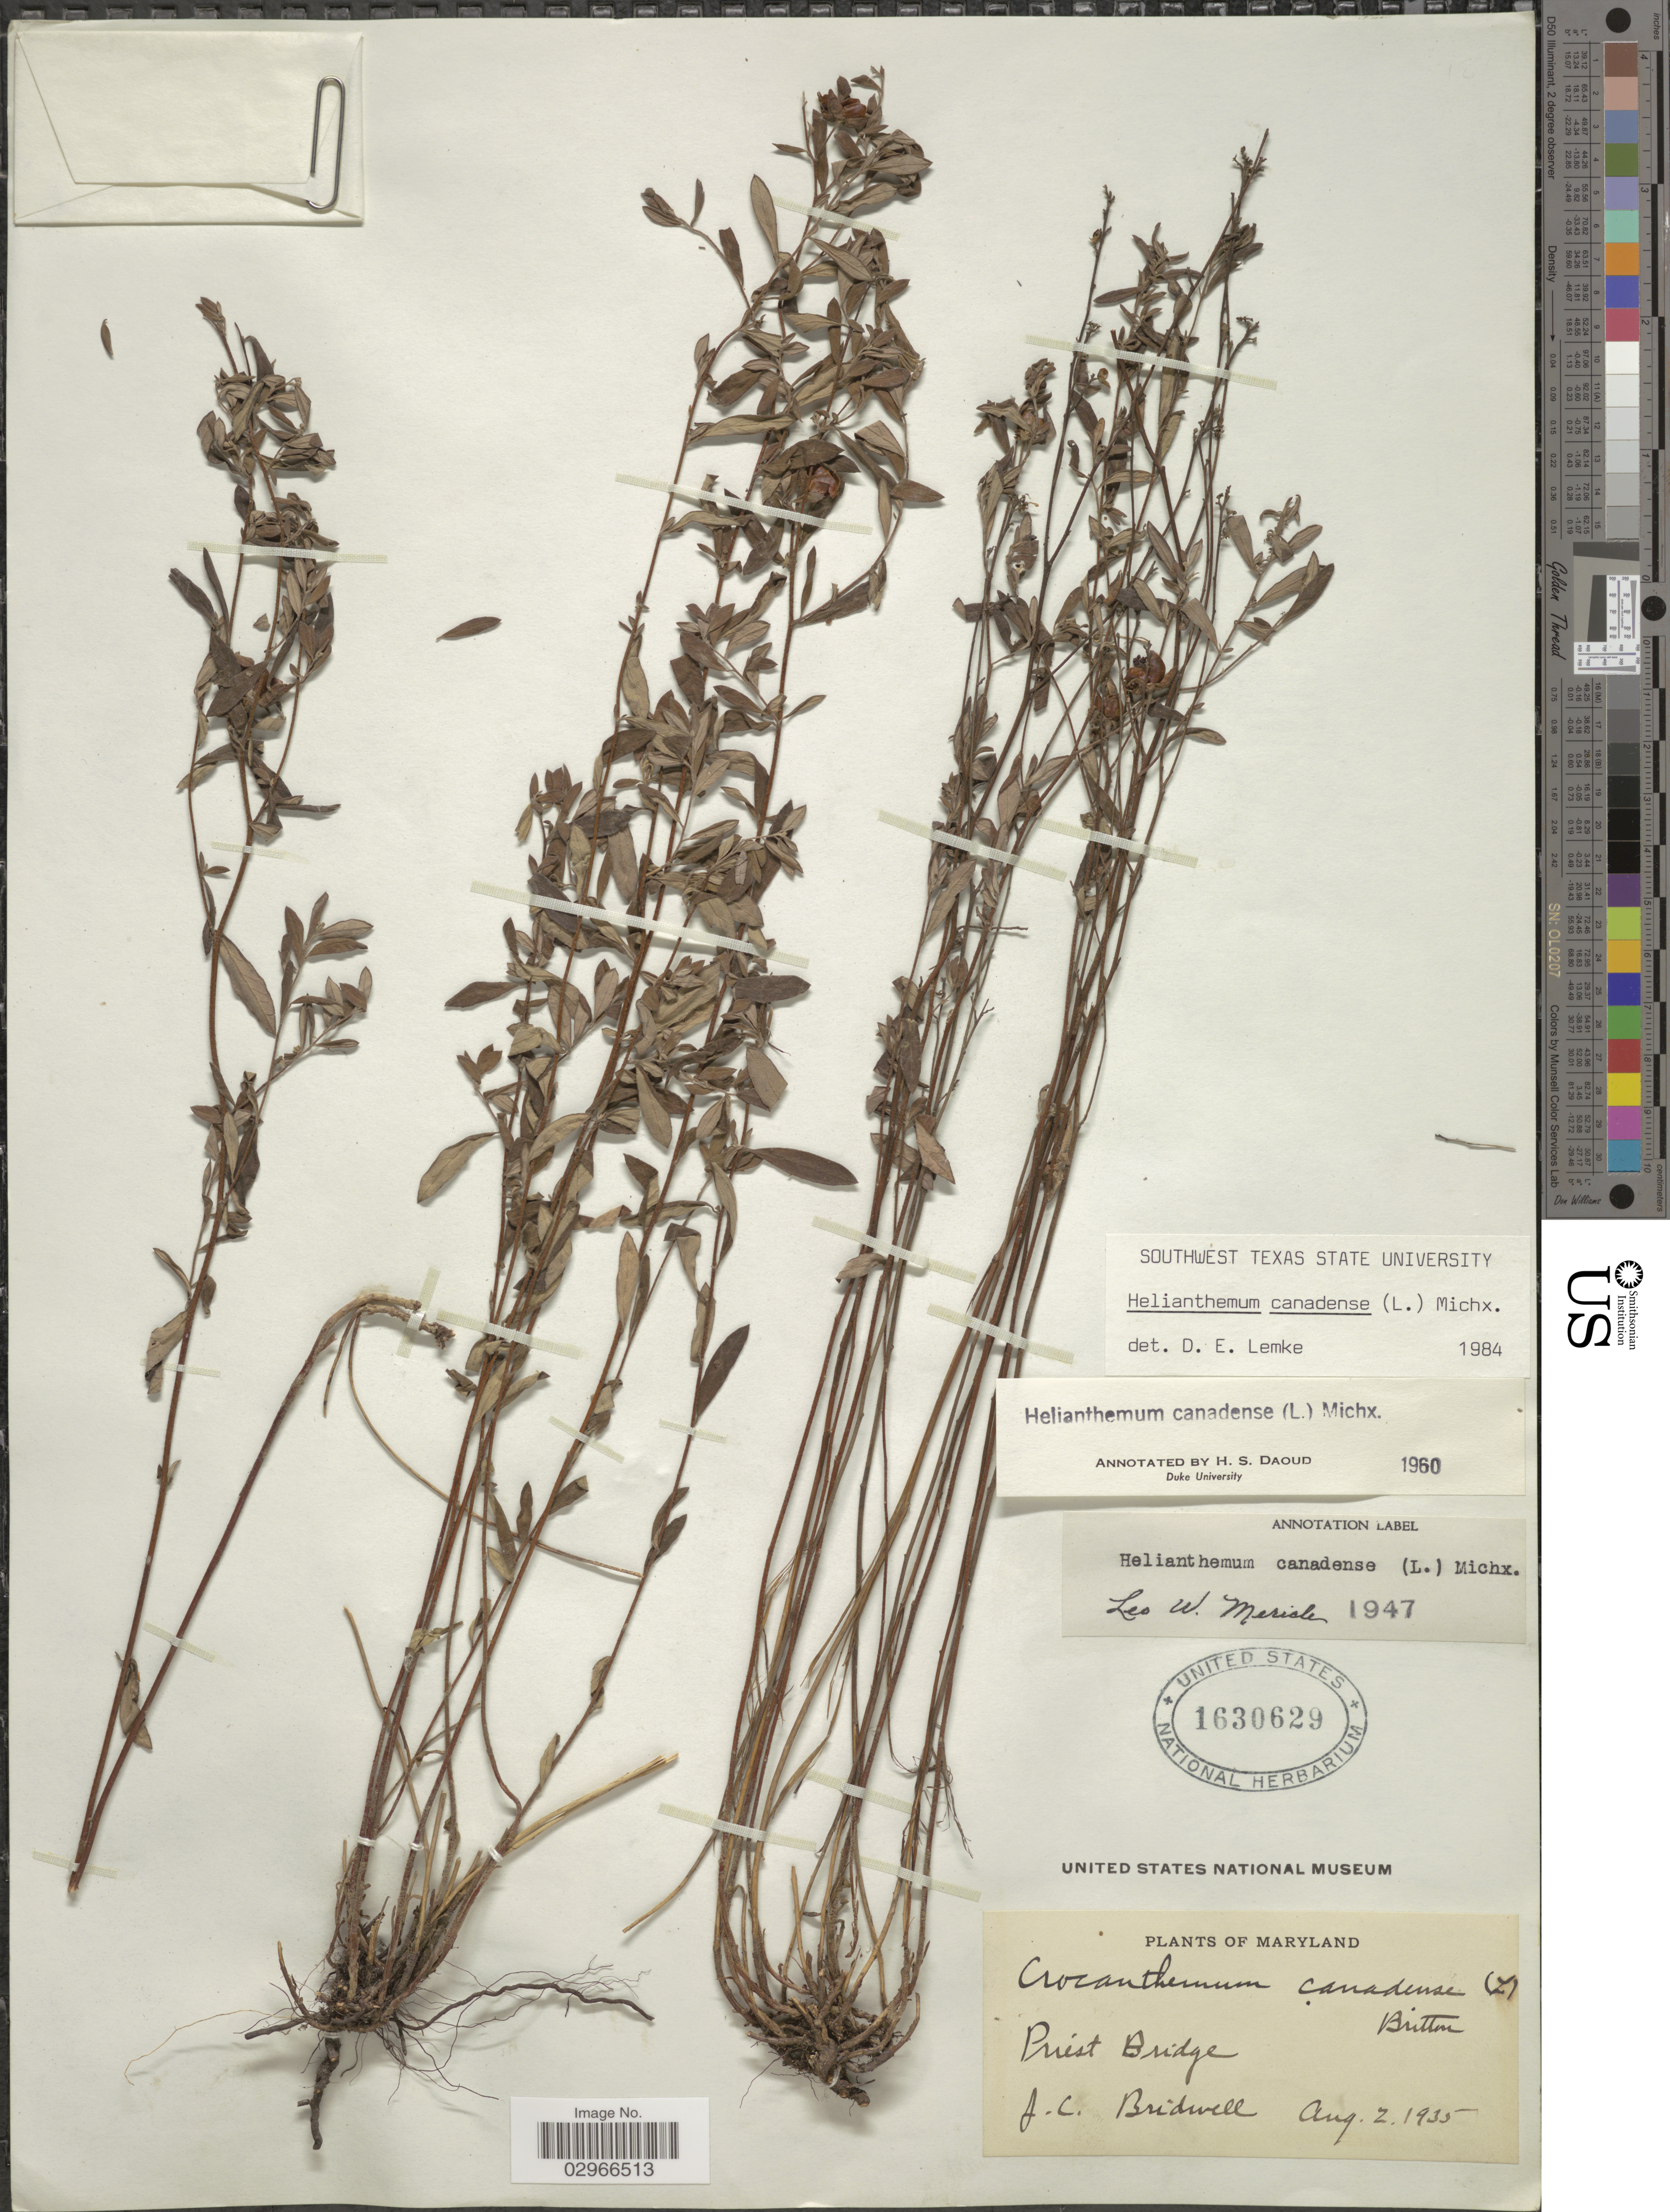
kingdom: Plantae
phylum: Tracheophyta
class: Magnoliopsida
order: Malvales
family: Cistaceae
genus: Helianthemum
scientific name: Helianthemum canadense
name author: (L.) Michx.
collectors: J. Bridwell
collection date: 1935-08-02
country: United States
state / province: Maryland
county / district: Prince George's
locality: Priest Bridge.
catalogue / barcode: US 1630629